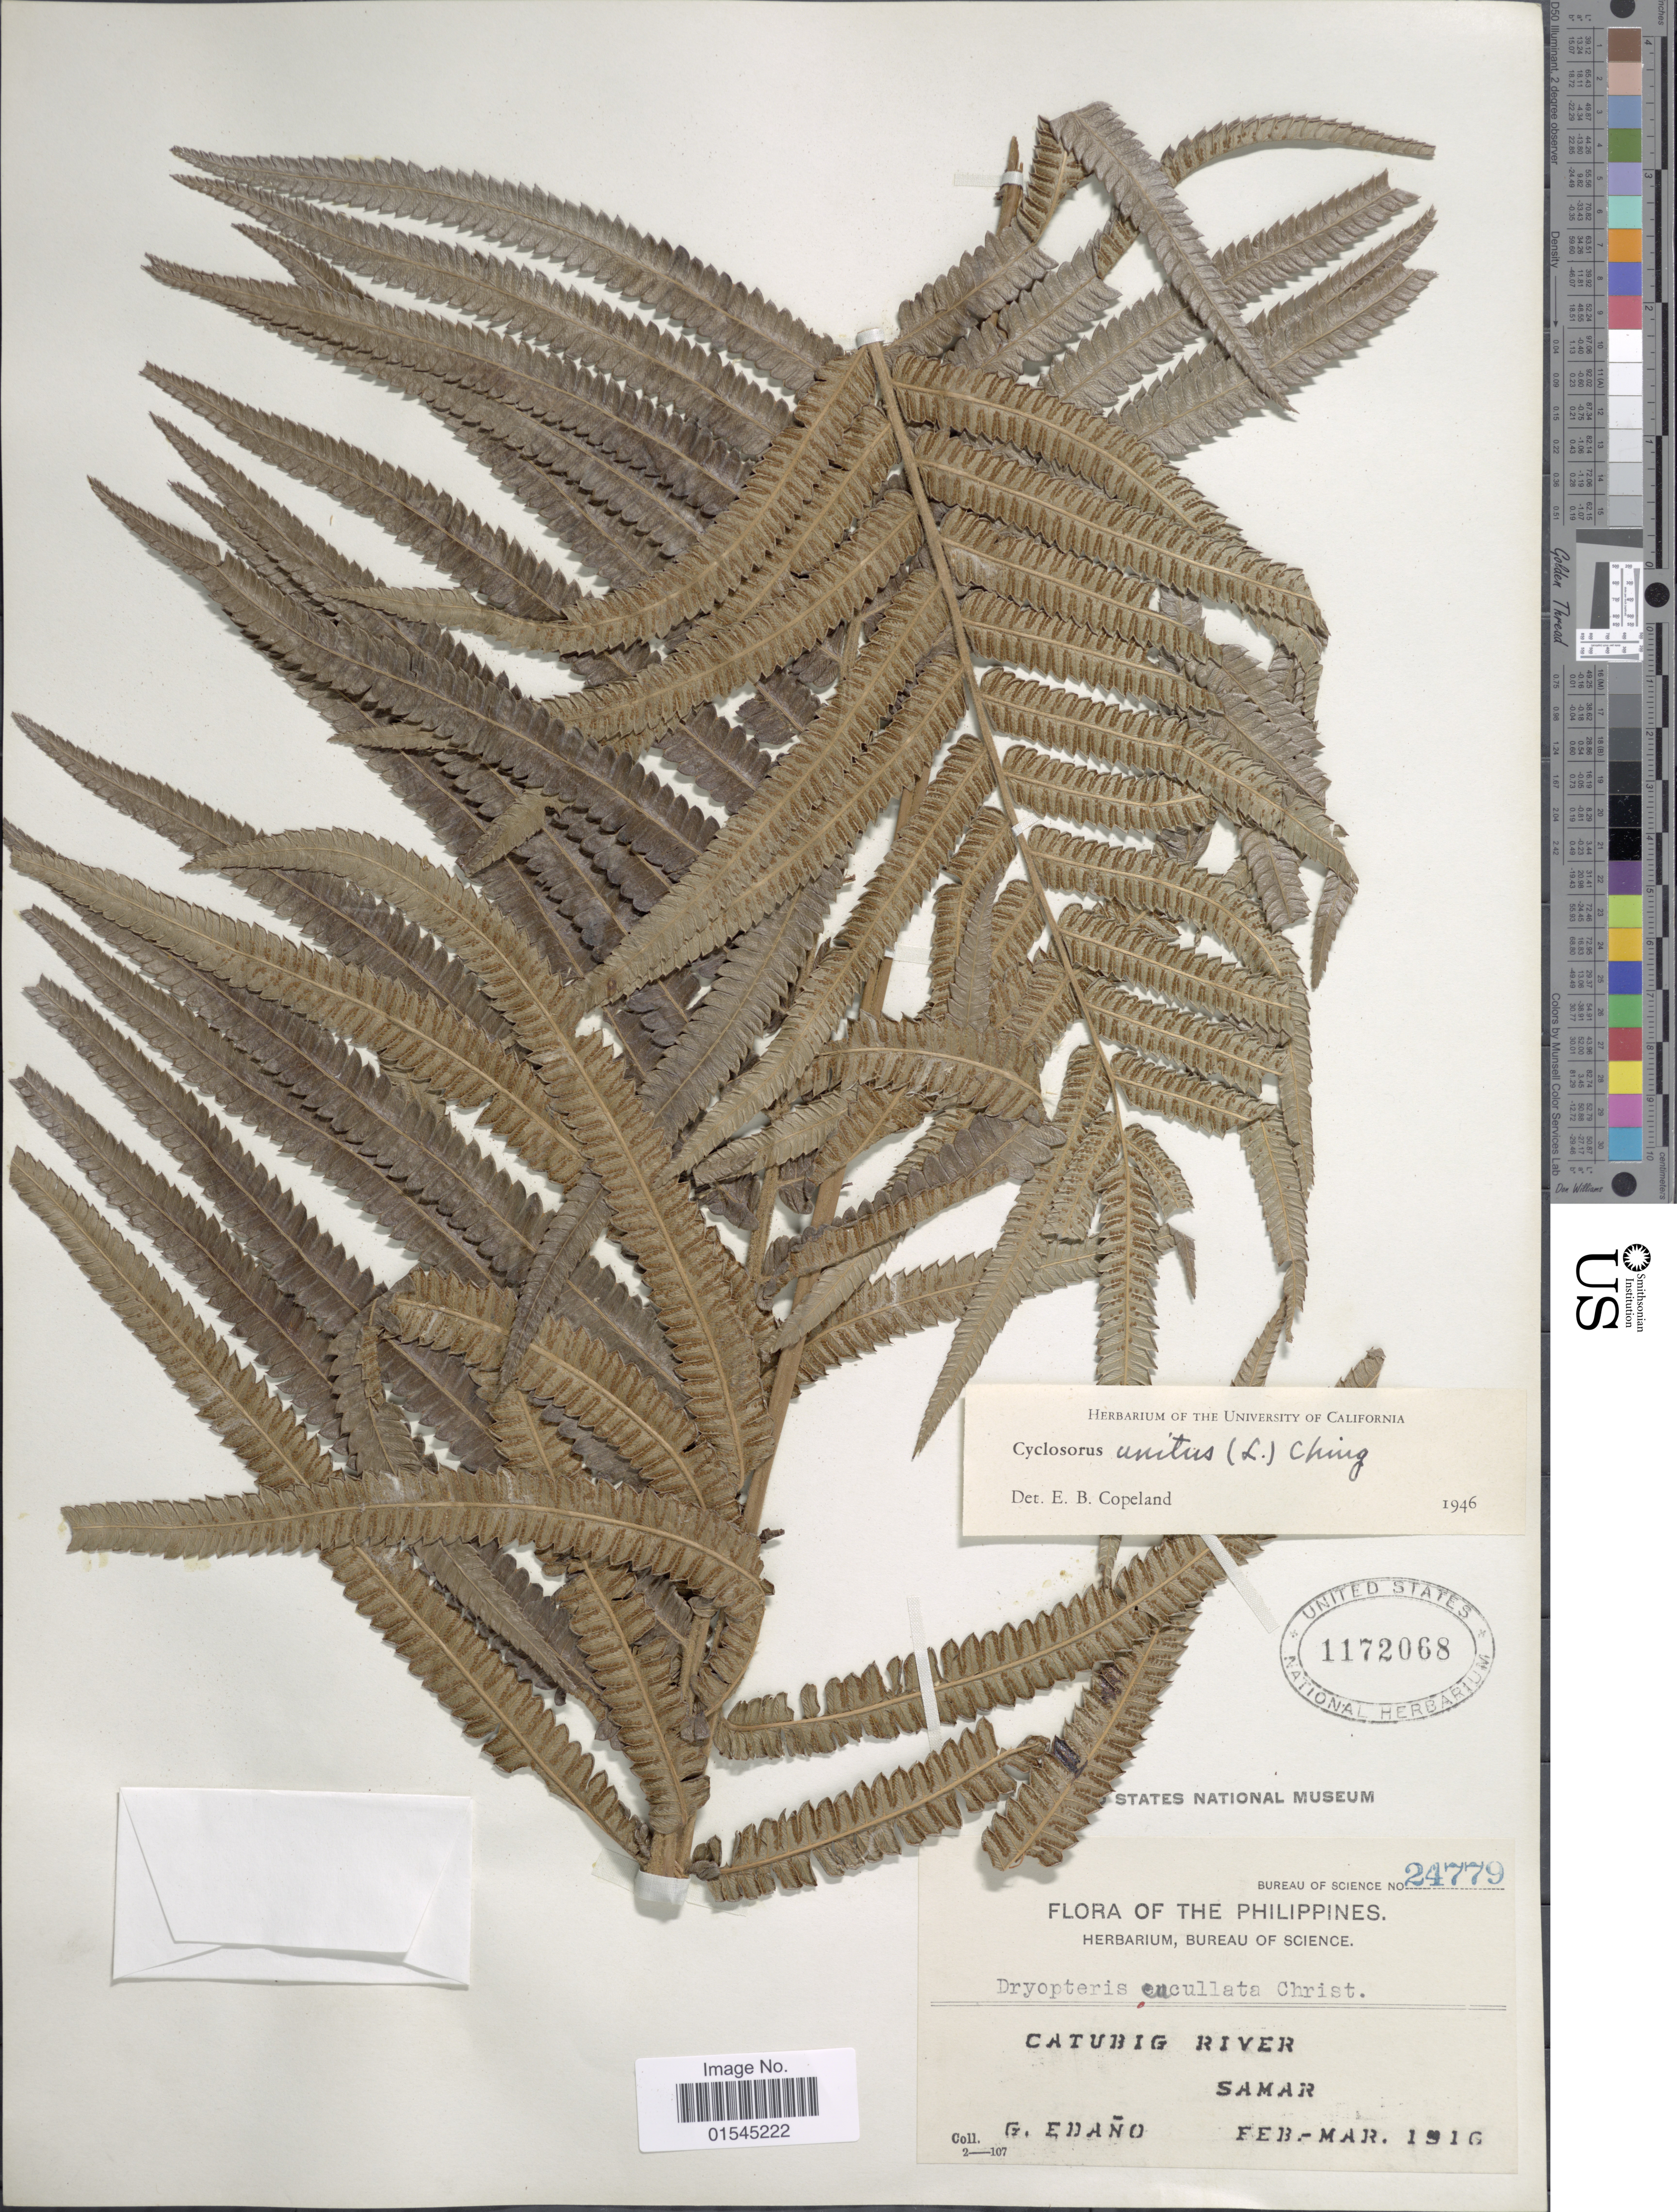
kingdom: Plantae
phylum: Tracheophyta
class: Polypodiopsida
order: Polypodiales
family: Thelypteridaceae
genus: Sphaerostephanos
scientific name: Sphaerostephanos unitus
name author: (L.) Holttum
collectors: G. Edaño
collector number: Bureau of Science 24779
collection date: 1916-02/1916-03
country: Philippines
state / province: Eastern Visayas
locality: Catubig River, Samar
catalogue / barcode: US 1172068